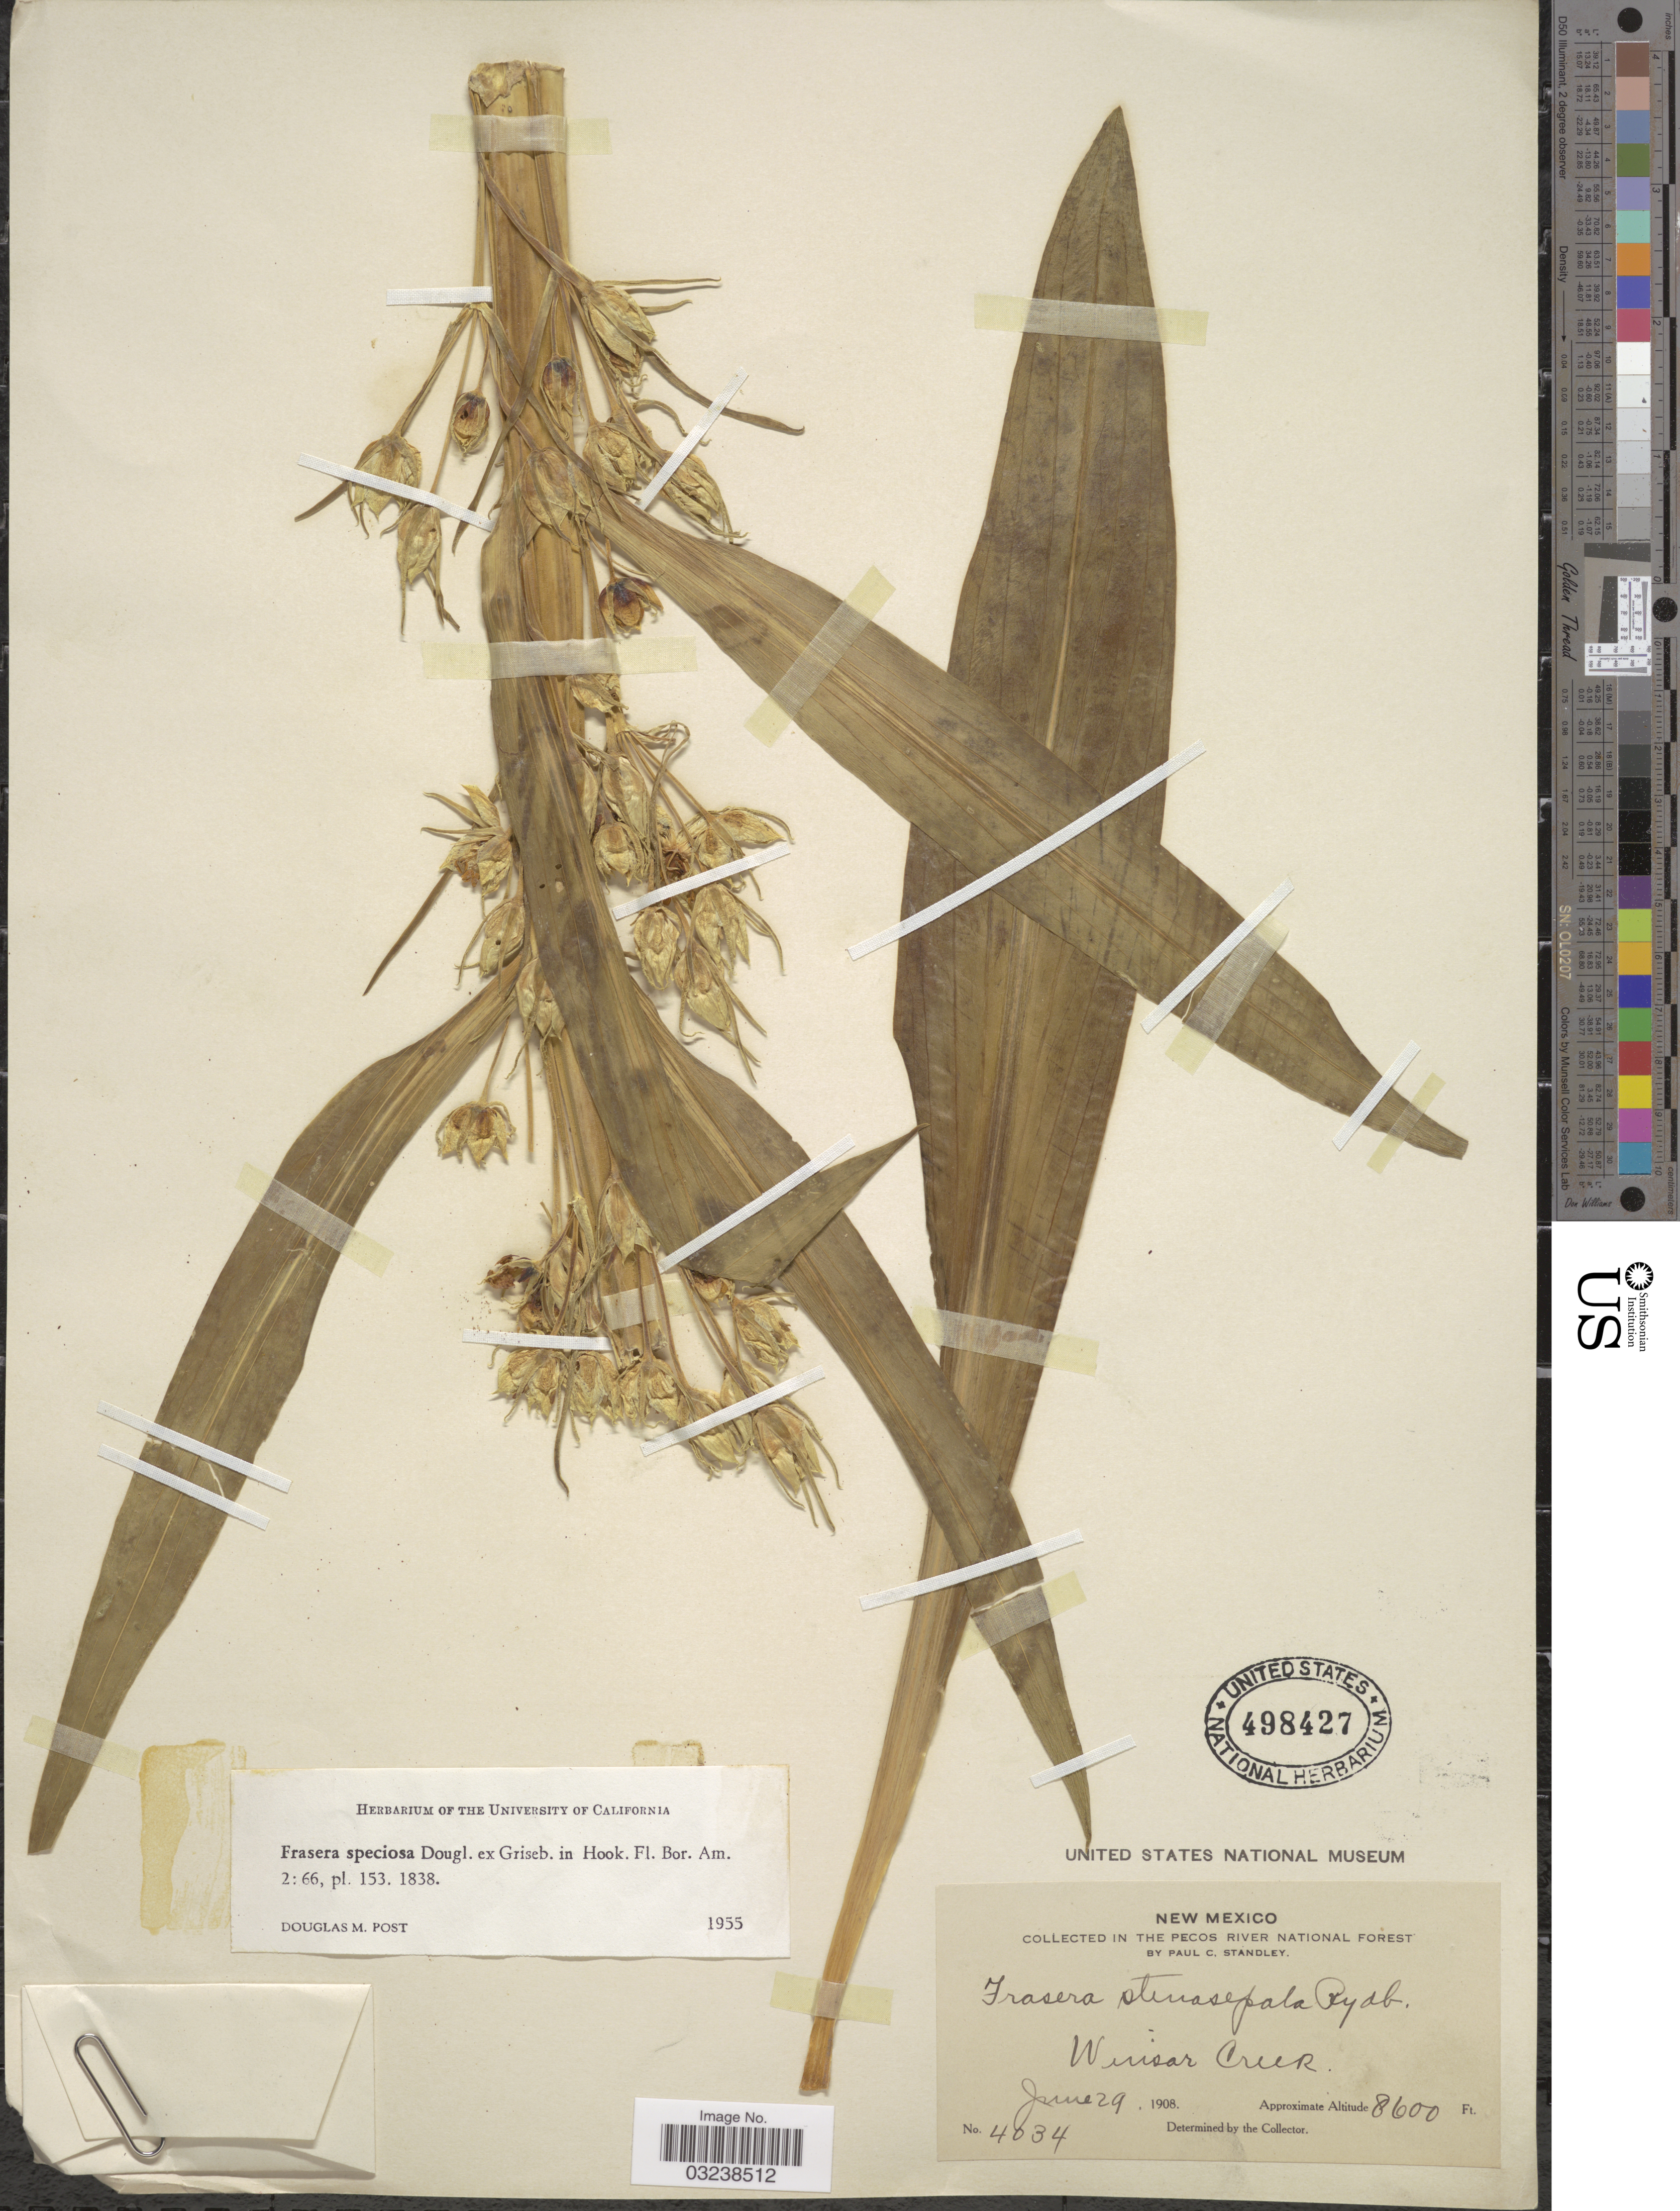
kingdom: Plantae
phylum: Tracheophyta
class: Magnoliopsida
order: Gentianales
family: Gentianaceae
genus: Swertia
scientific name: Swertia radiata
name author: (Kellogg) Kuntze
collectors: P. C. Standley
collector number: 4034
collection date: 1908-06-29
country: United States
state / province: New Mexico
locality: In the Pecos River National Forest. Winsor Creek.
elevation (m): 2621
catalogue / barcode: US 498427